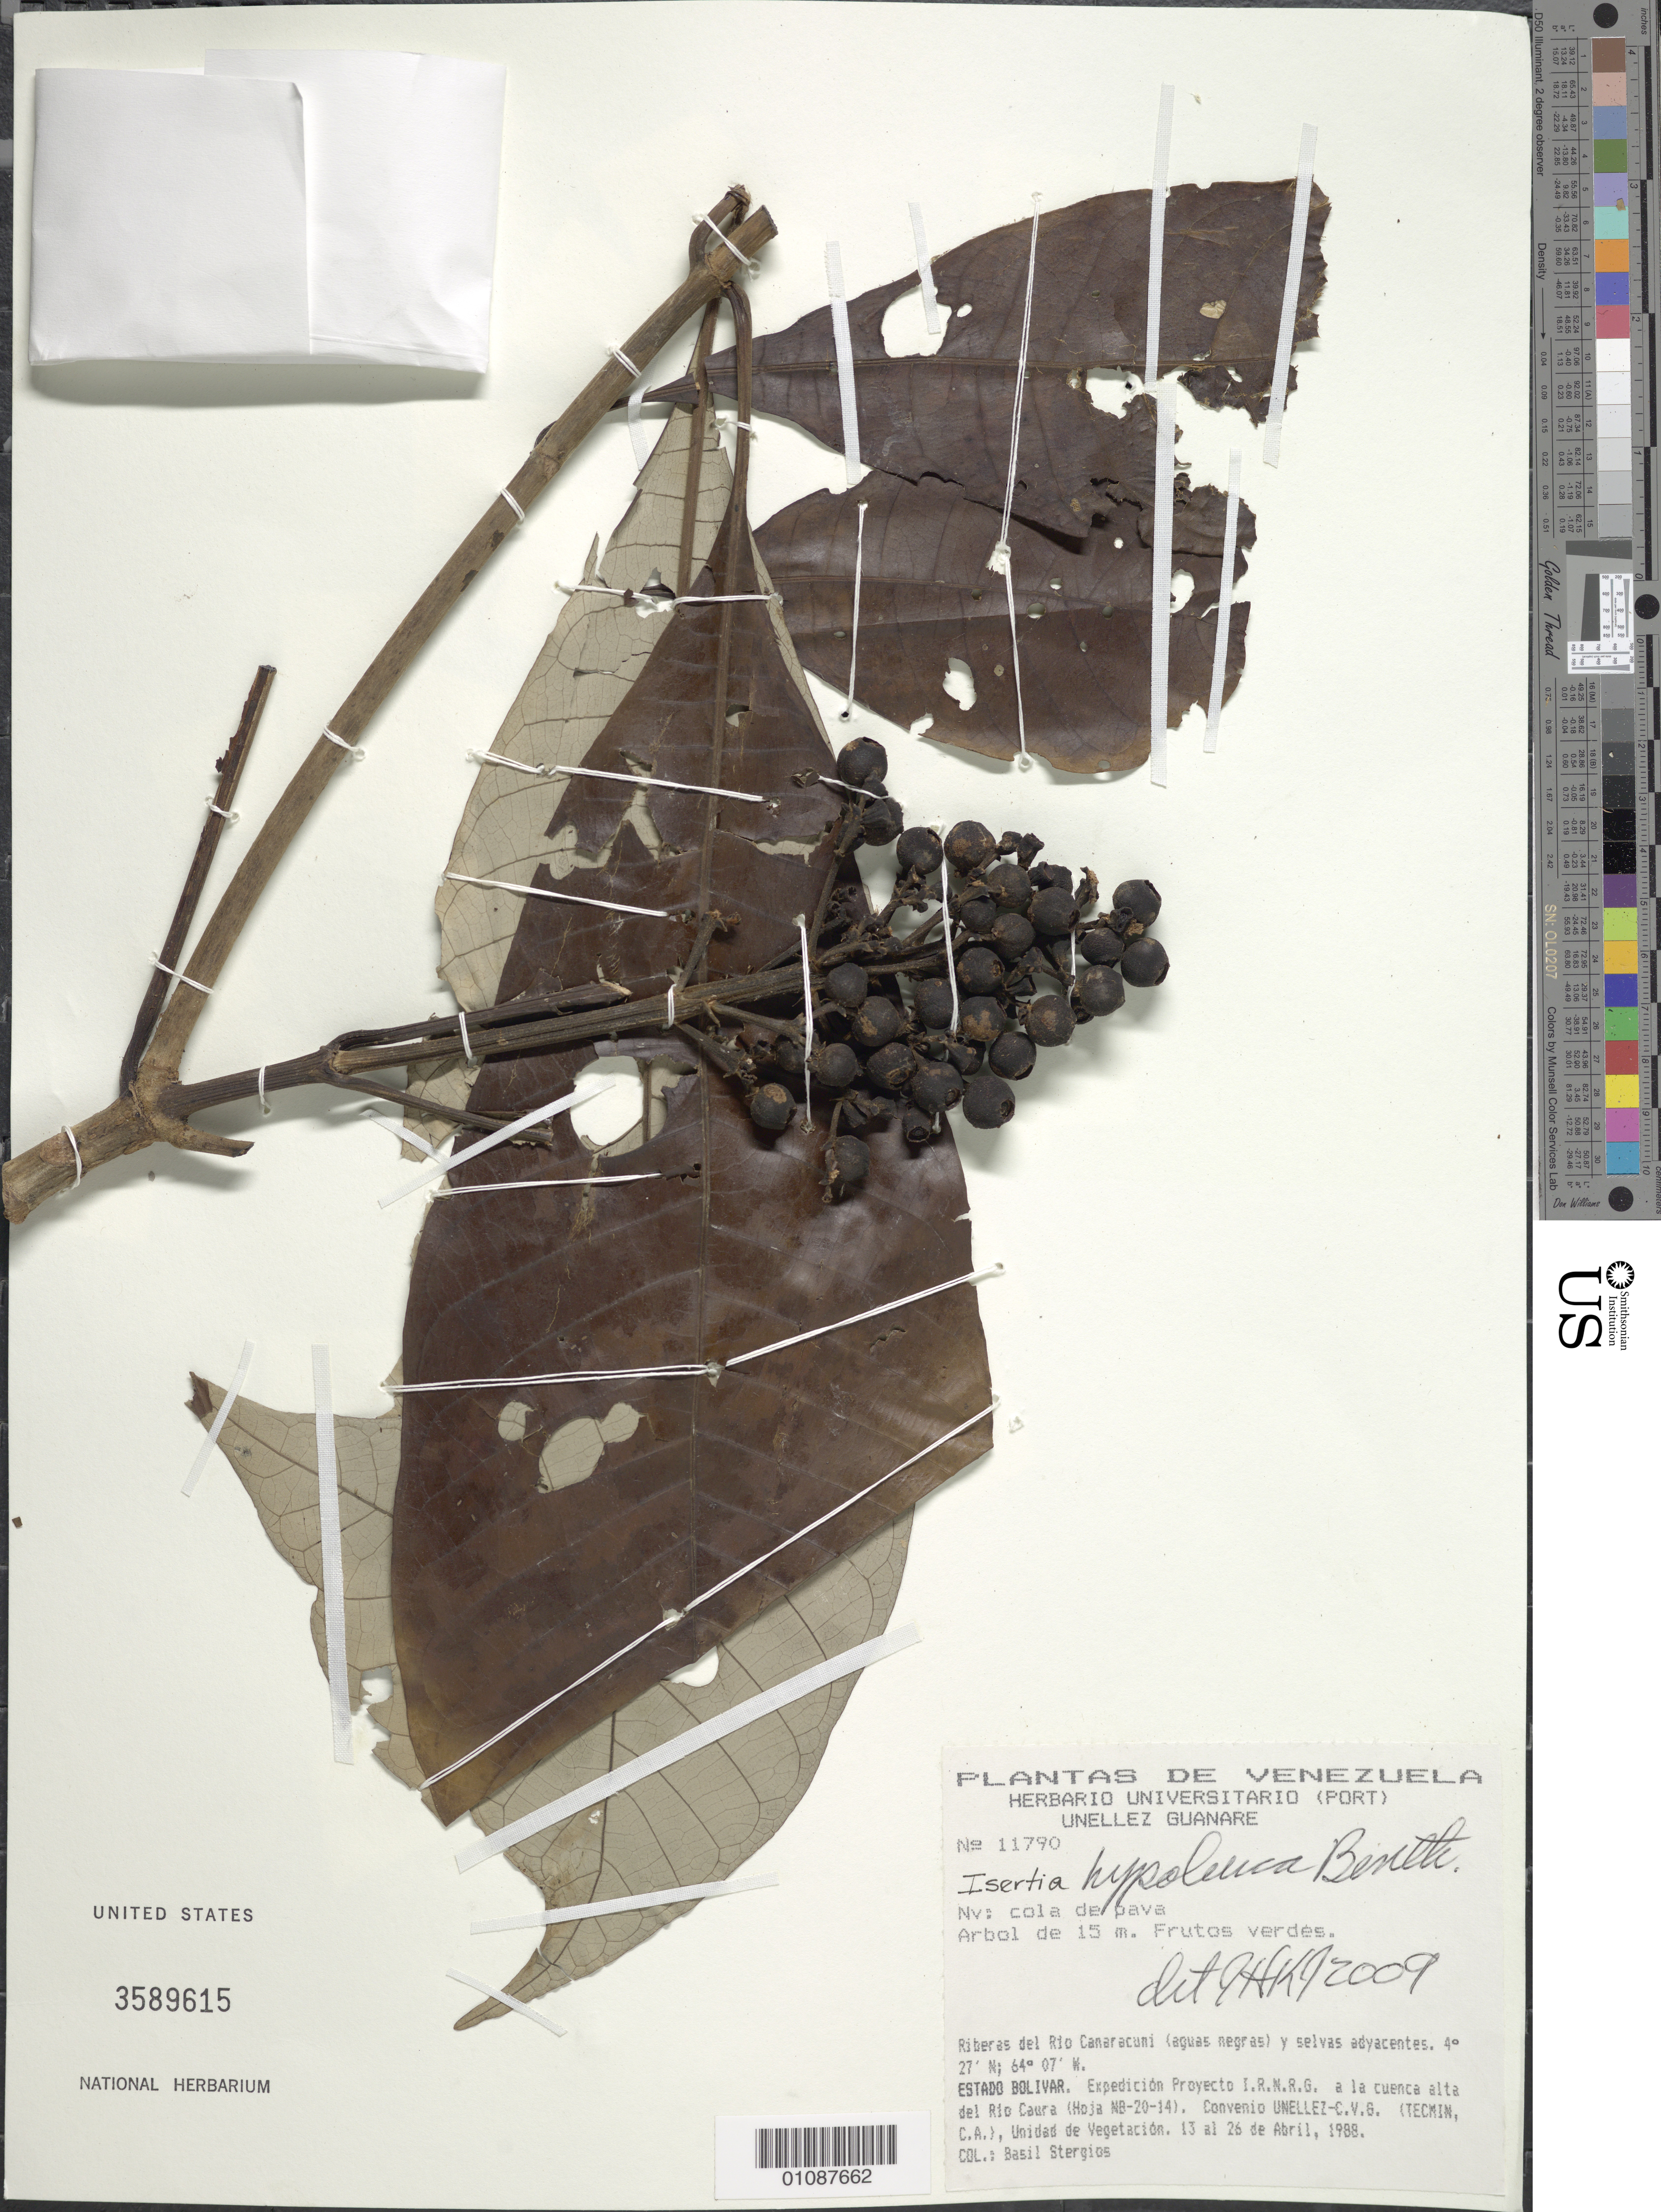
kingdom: Plantae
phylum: Tracheophyta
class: Magnoliopsida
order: Gentianales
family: Rubiaceae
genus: Isertia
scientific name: Isertia hypoleuca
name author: Benth.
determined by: Kirkbride, J. H.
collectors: B. G. Stergios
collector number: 11790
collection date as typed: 13-Apr-88 to 26-Apr-88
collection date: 1988-04-13/1988-04-26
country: Venezuela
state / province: Bolívar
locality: Río Canaracuni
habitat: Riberas del río (aguas negras) y selvas adyacentes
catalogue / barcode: US 3589615